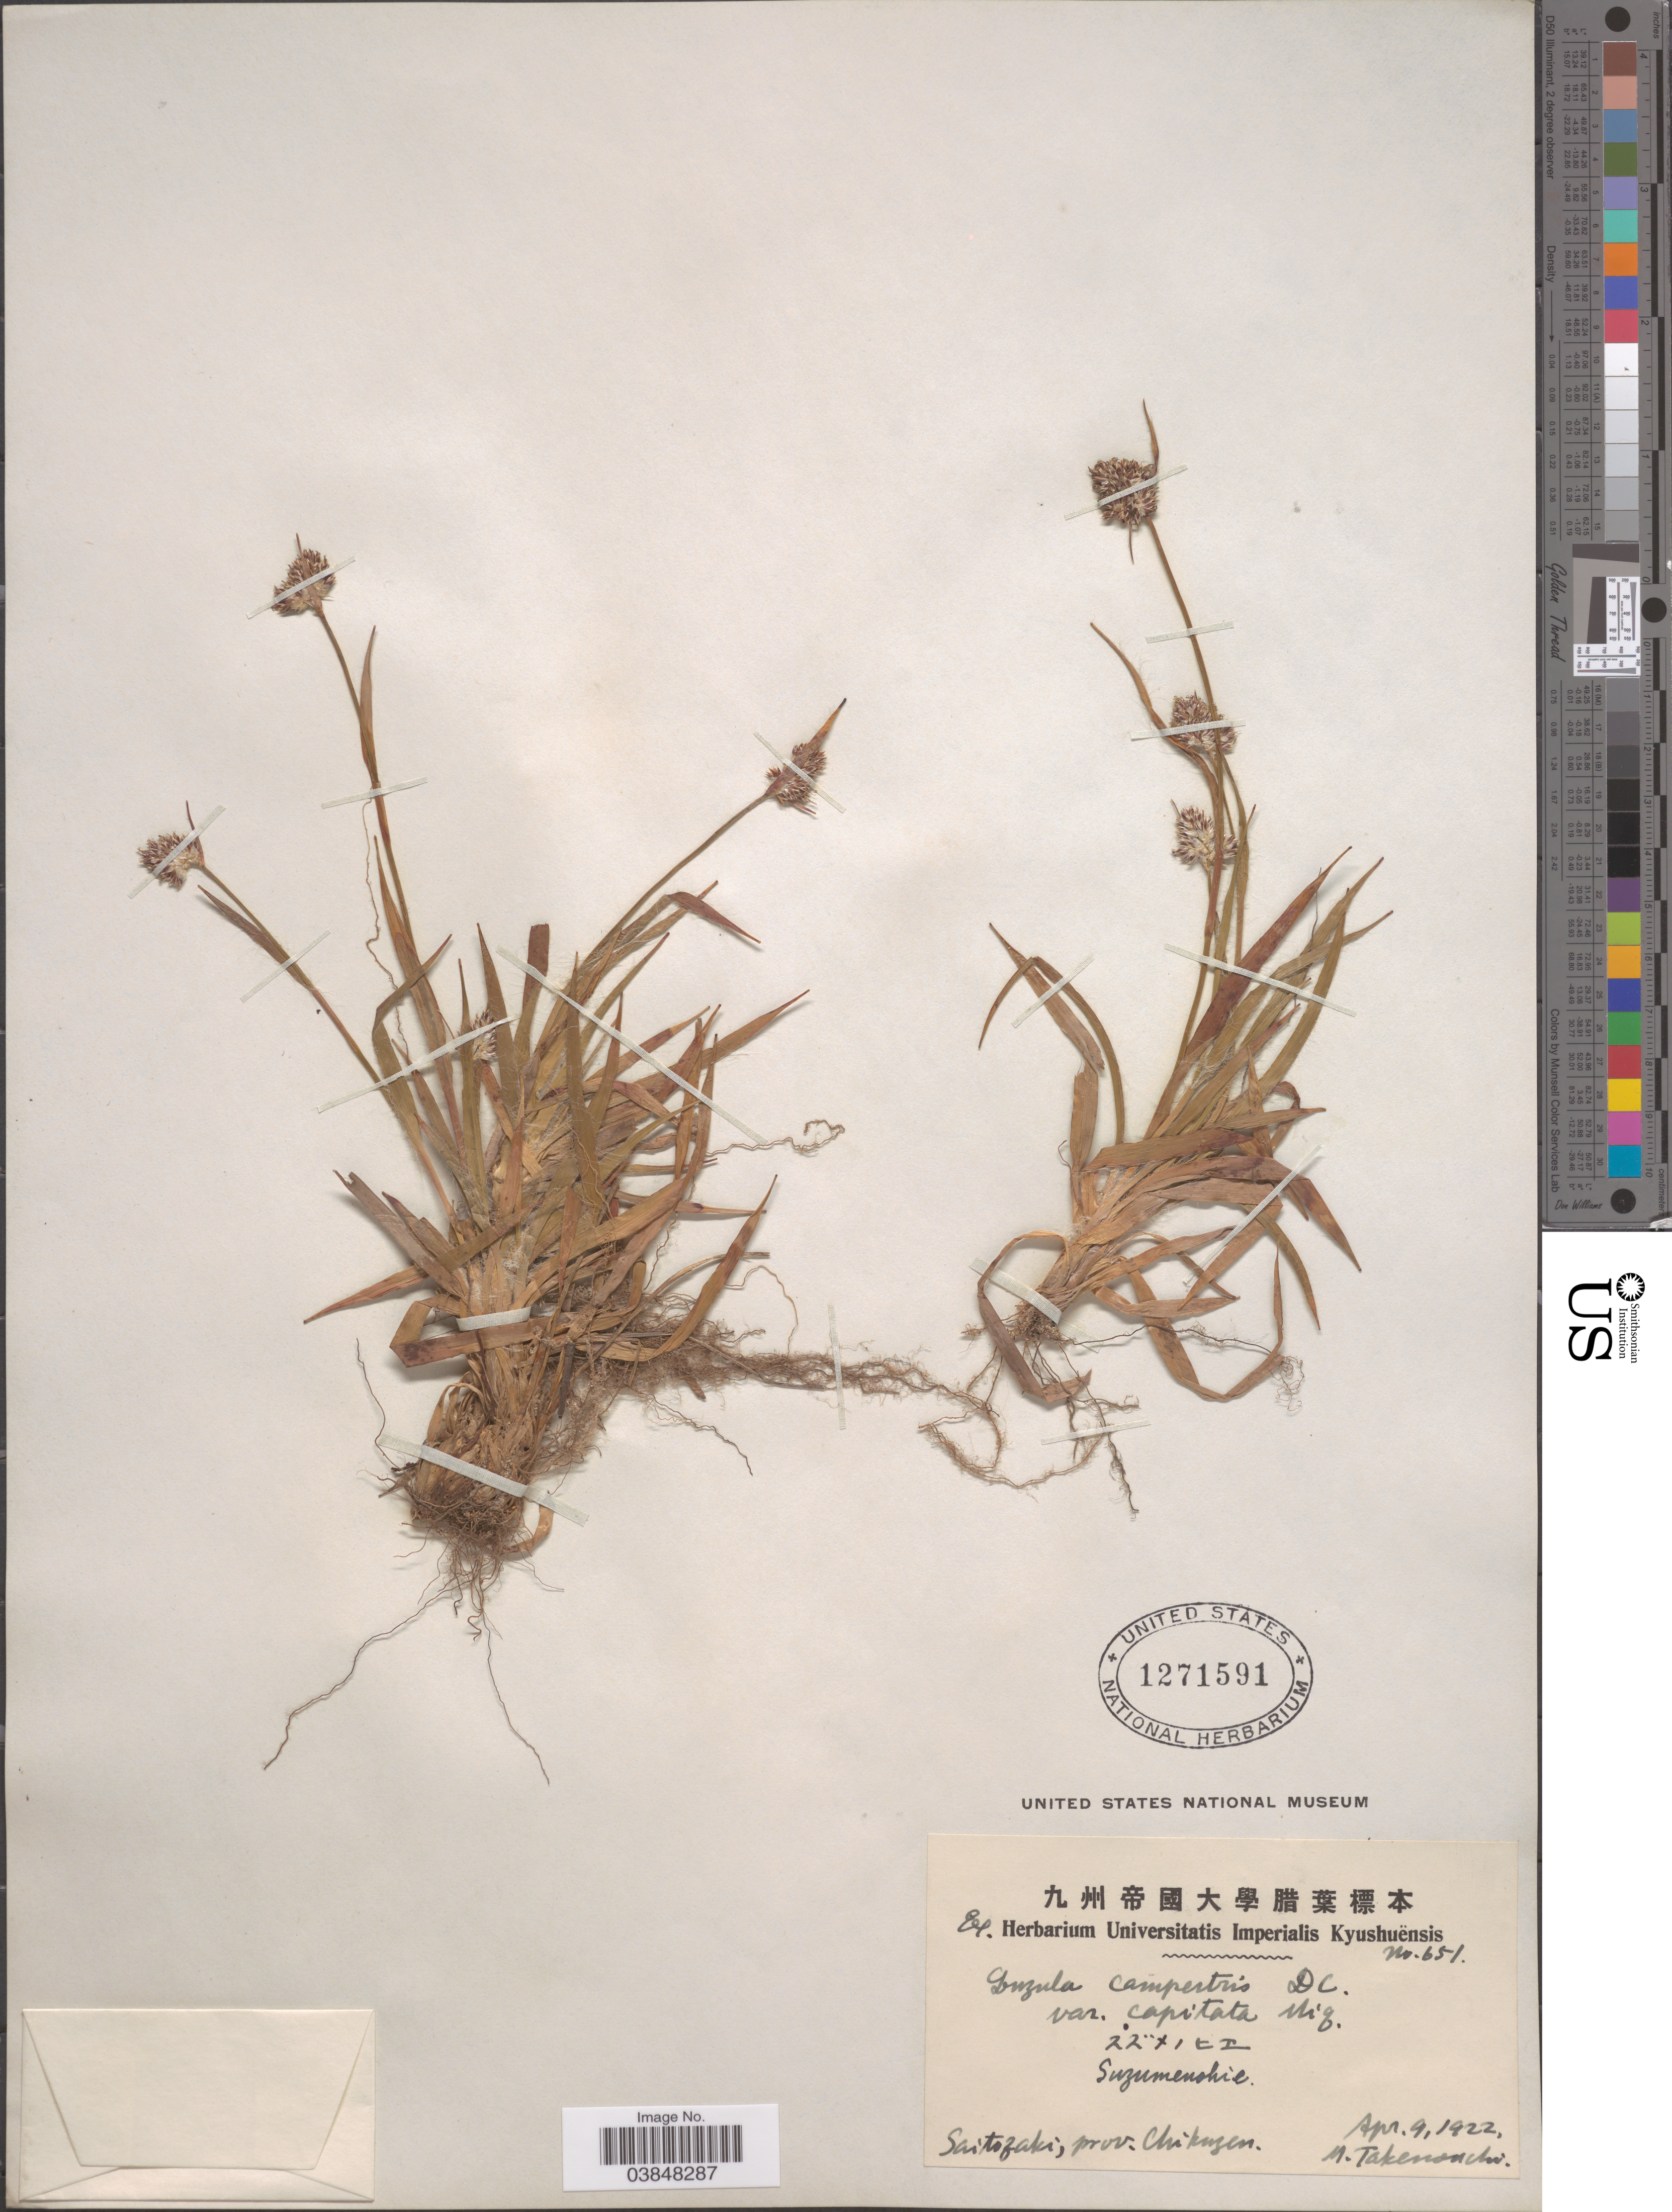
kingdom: Plantae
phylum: Tracheophyta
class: Liliopsida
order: Poales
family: Juncaceae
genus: Luzula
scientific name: Luzula capitata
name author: (Miq. ex Franch. & Sav.) Kom.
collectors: M. Takenouchi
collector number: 651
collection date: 1922-04-09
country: Japan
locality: Saitozaki, prov. Chikuzen.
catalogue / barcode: US 1271591